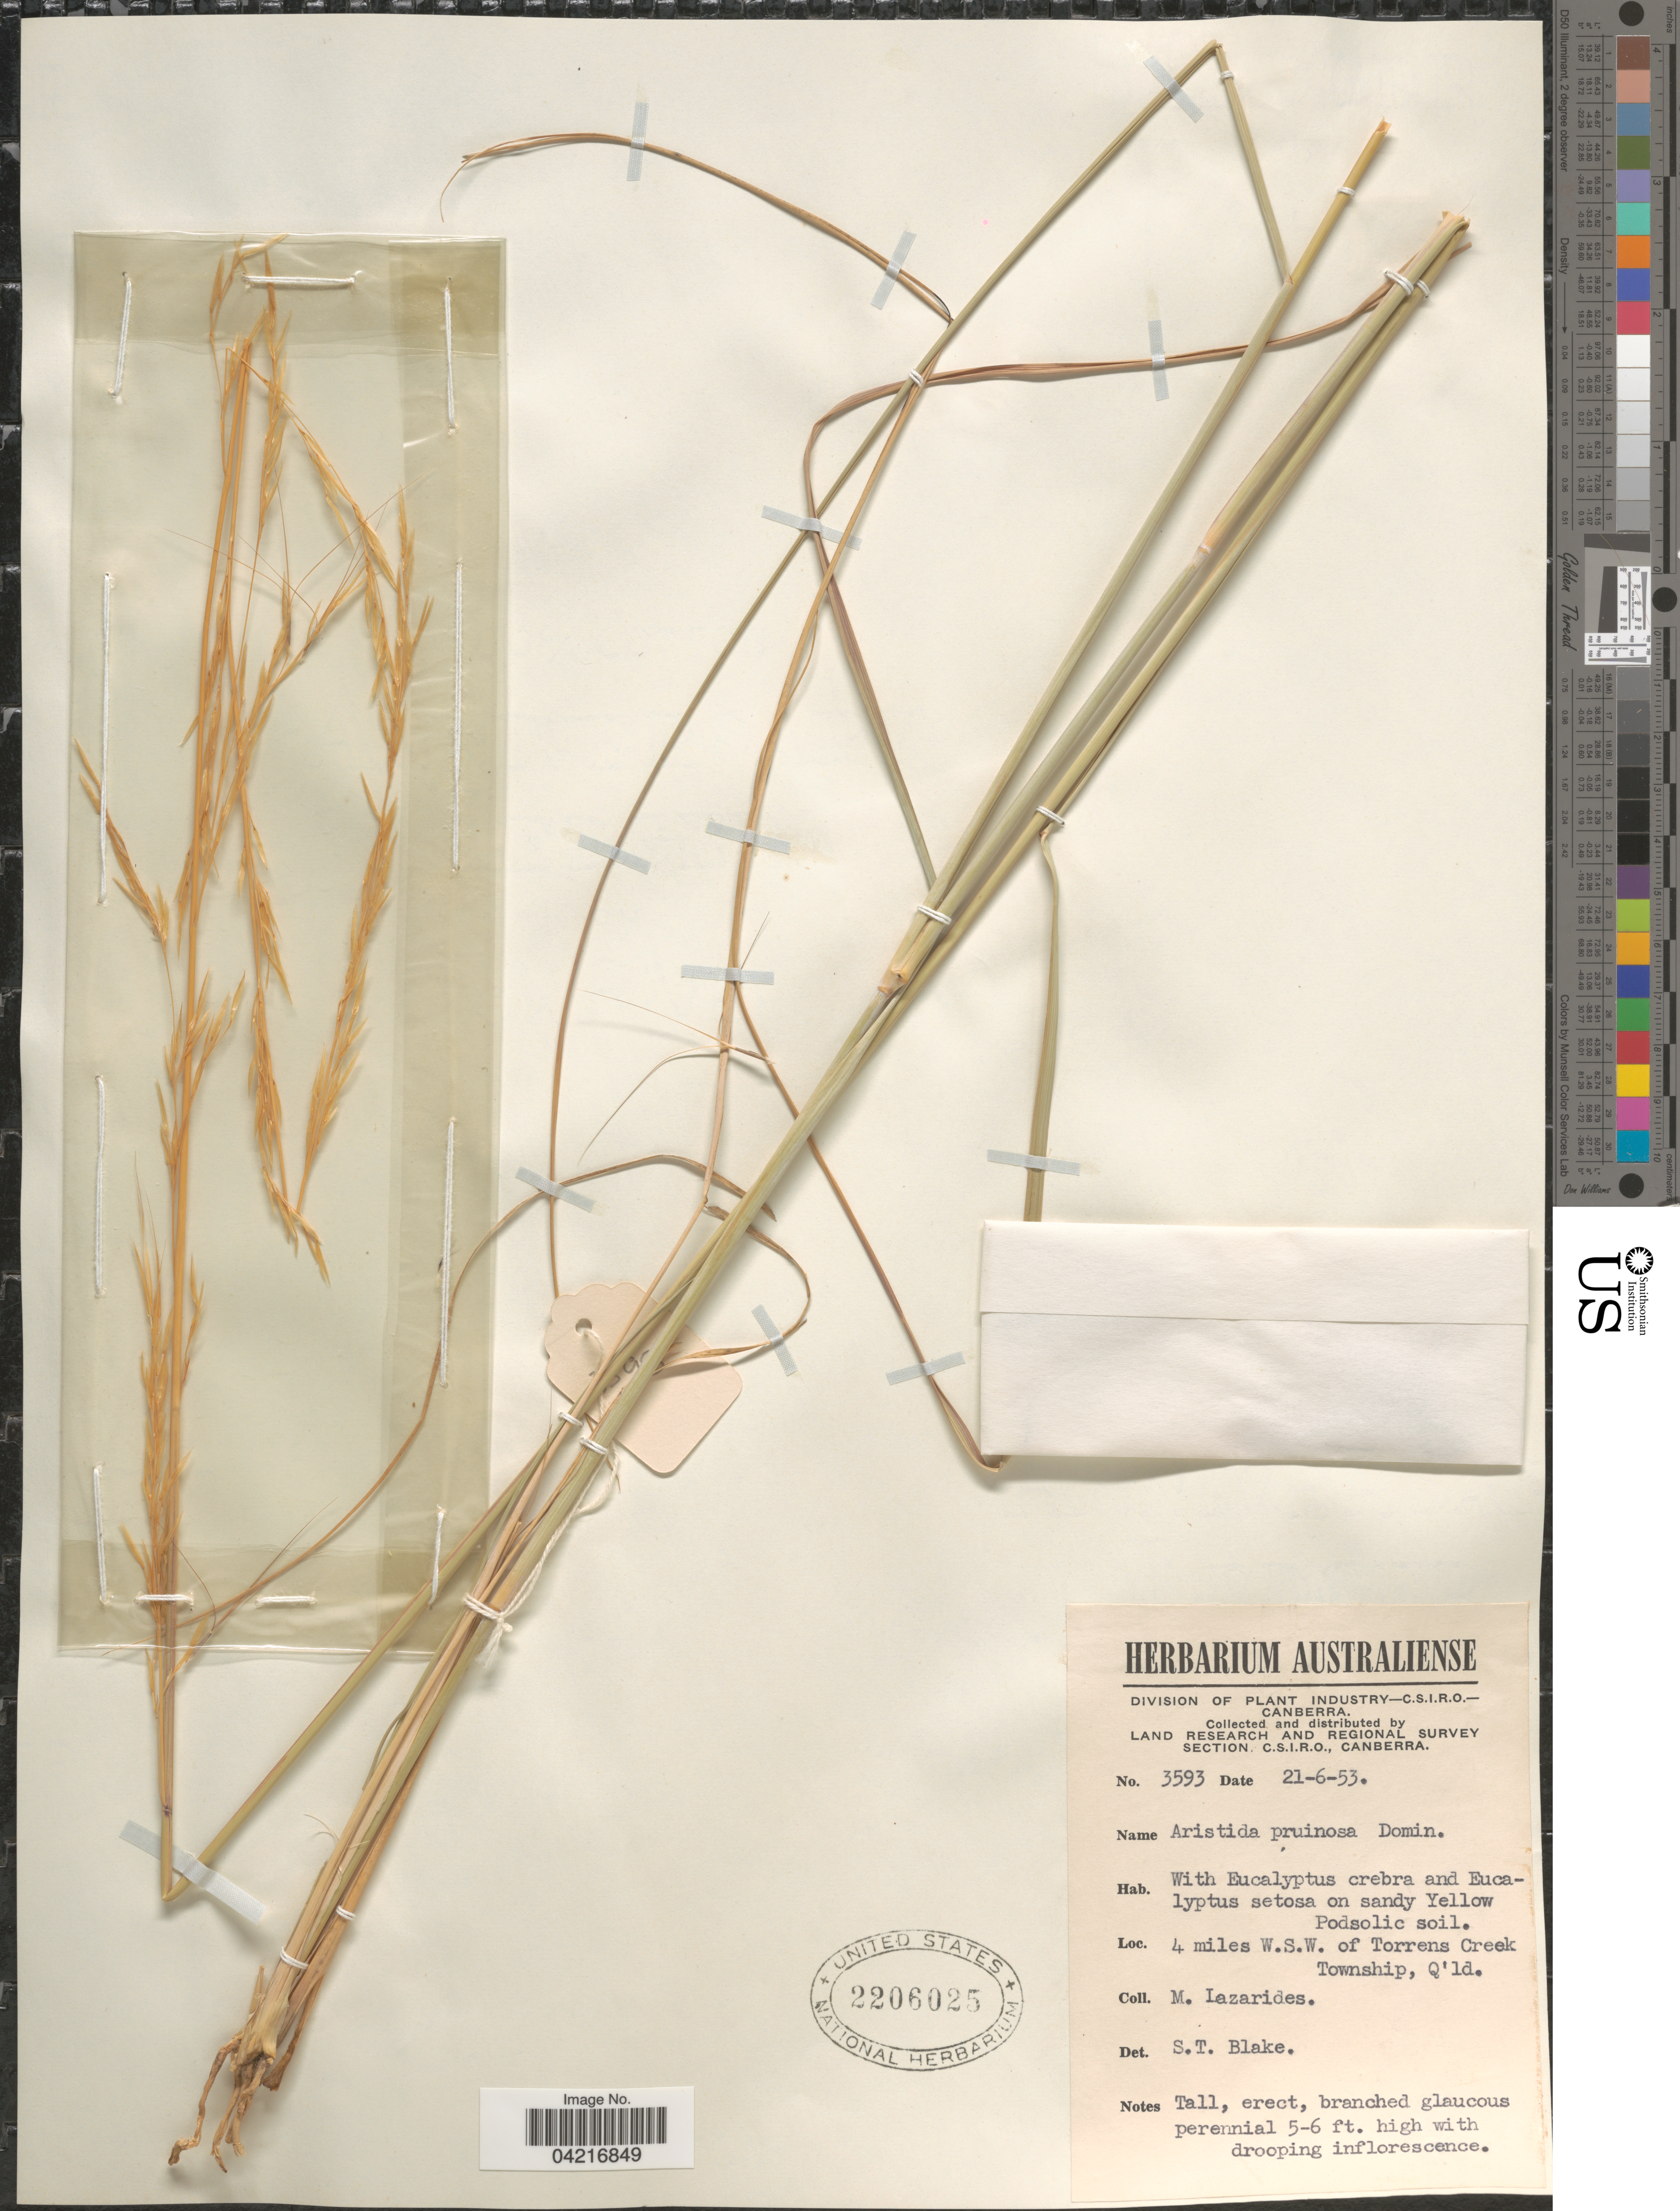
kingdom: Plantae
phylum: Tracheophyta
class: Liliopsida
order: Poales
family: Poaceae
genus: Aristida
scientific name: Aristida pruinosa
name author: Domin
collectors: M. Lazarides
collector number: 3593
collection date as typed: Transcribed d/m/y: 21/6/53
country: Australia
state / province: Queensland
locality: Land Research and Regional Survey Section, C.S.I.R.O. 4 miles W.S.W. of Torrens Creek Township.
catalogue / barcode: US 2206025